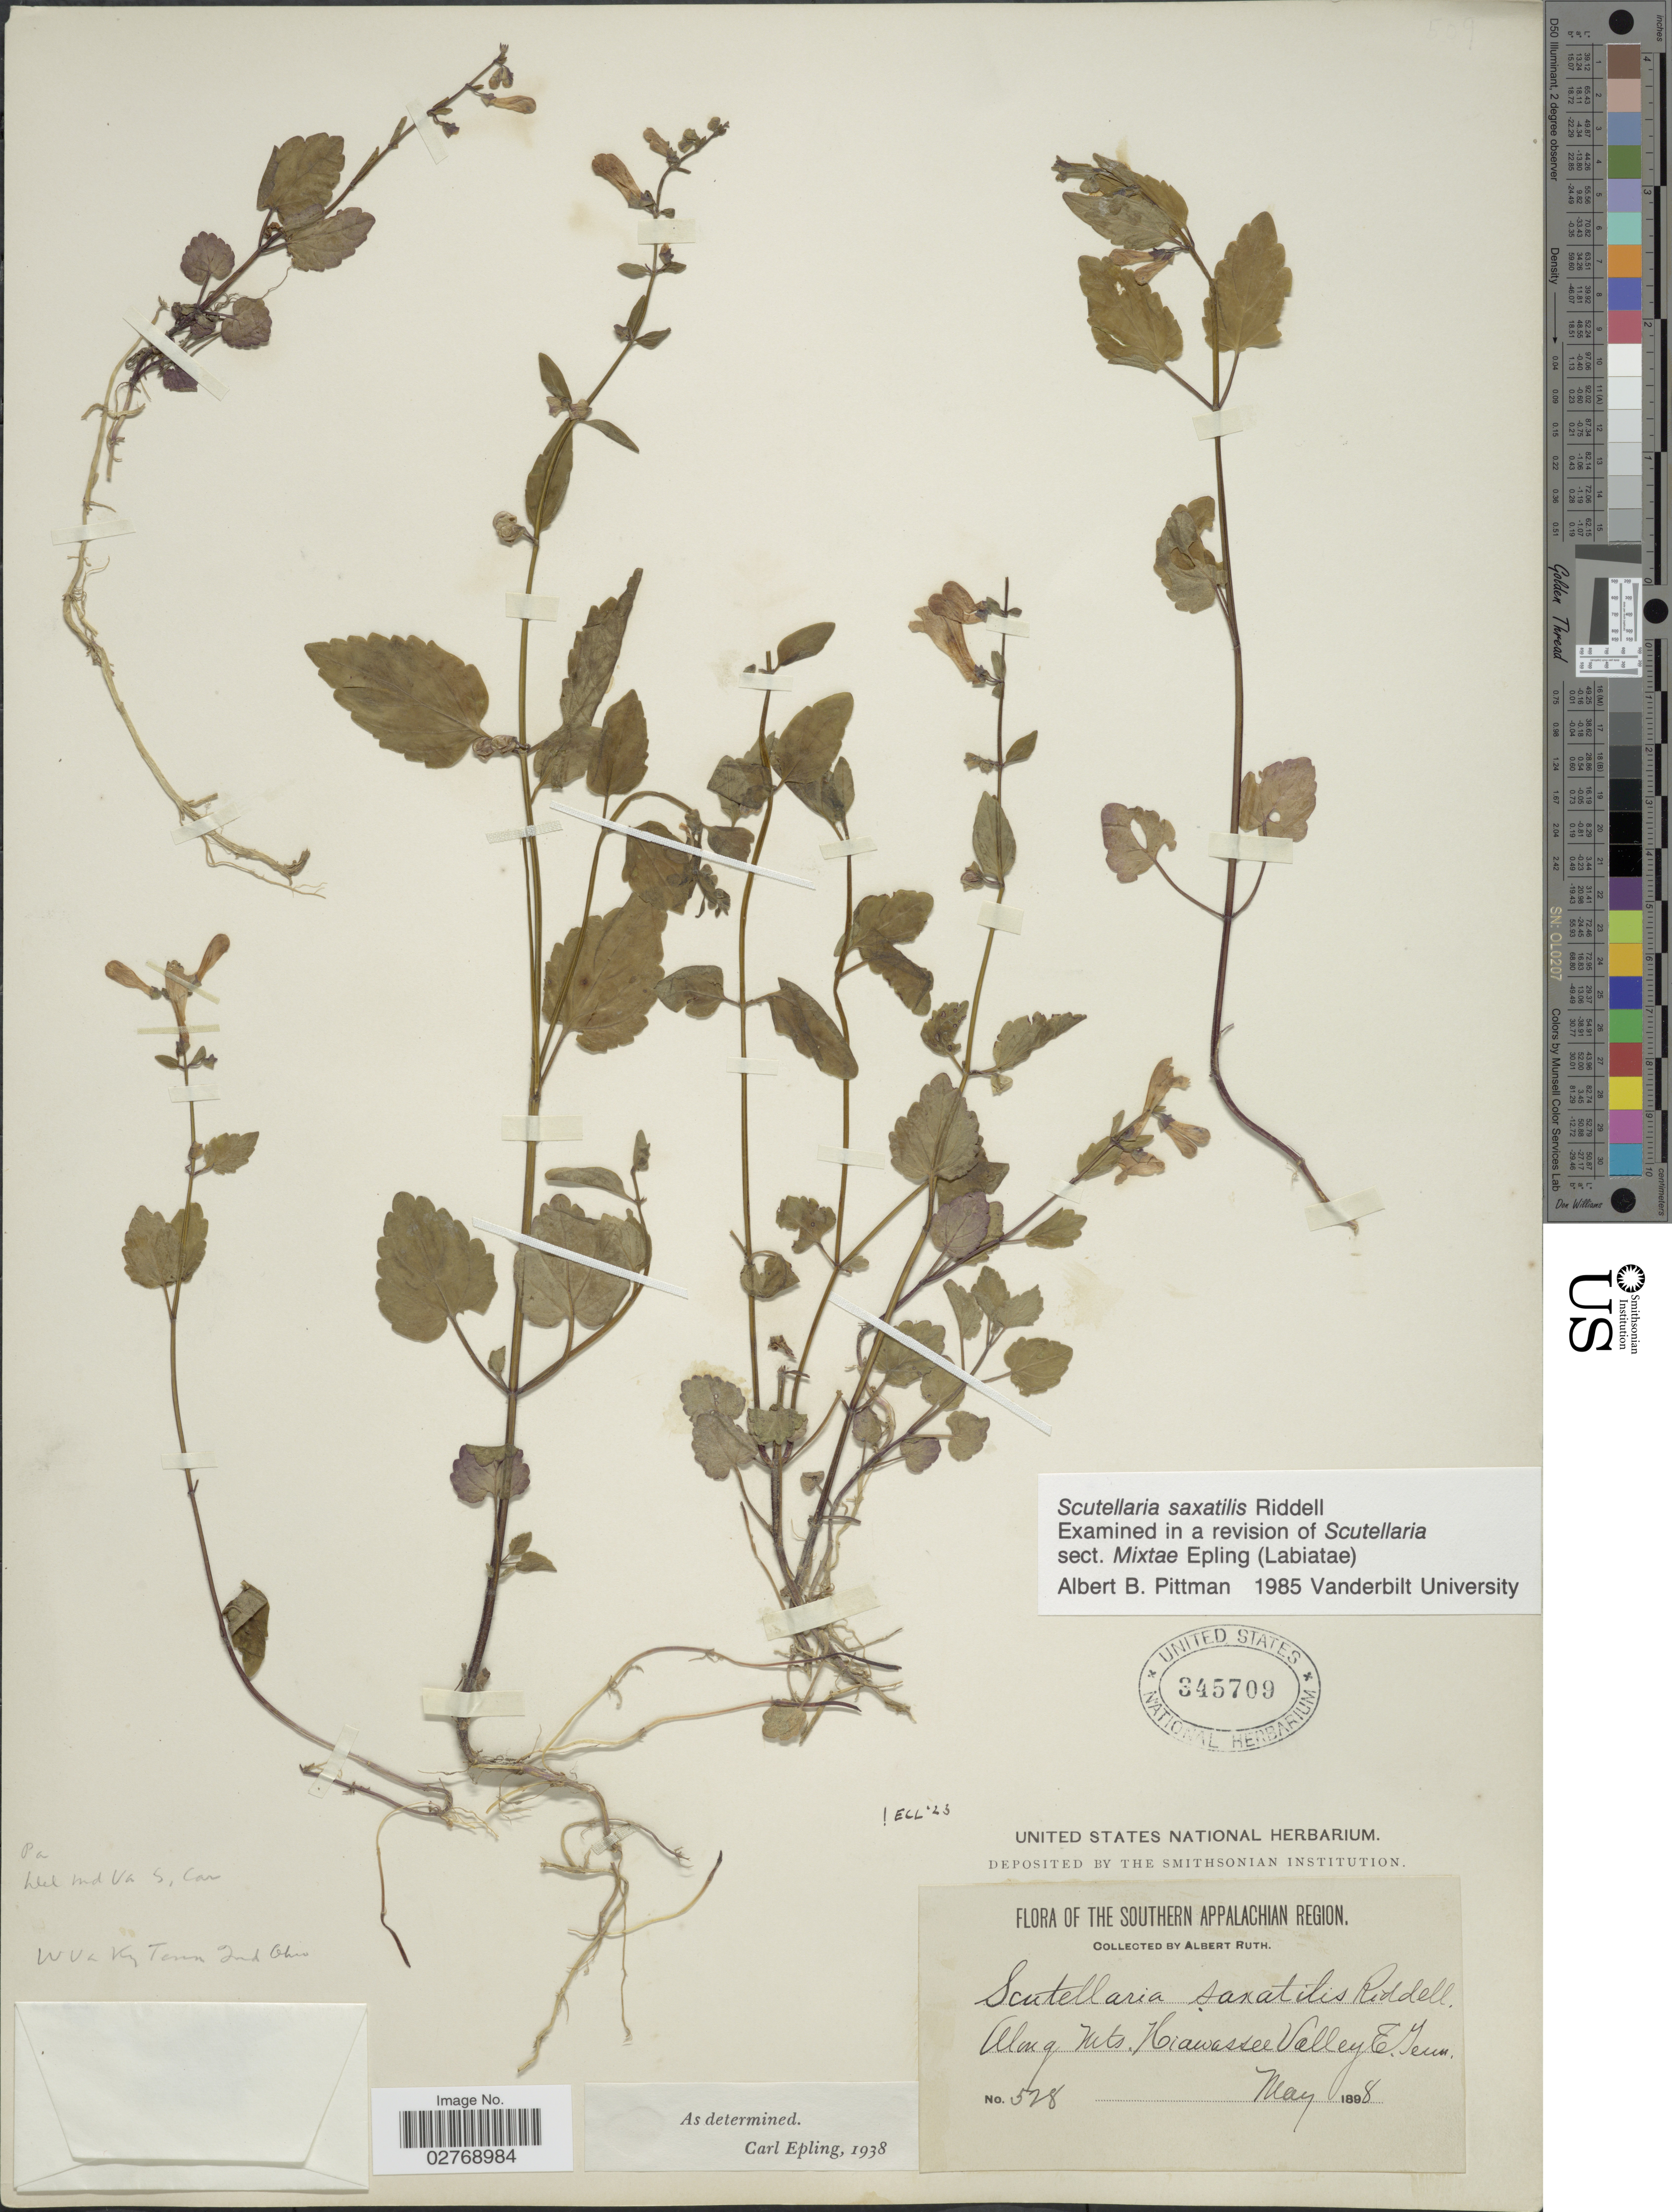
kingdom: Plantae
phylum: Tracheophyta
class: Magnoliopsida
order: Lamiales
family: Lamiaceae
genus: Scutellaria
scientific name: Scutellaria saxatilis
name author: Riddell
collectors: A. Ruth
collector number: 528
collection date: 1898-05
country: United States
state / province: Tennessee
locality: Southern Appalachian Region, Along Mts. Hiawassee Valley E. Tenn.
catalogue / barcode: US 345709